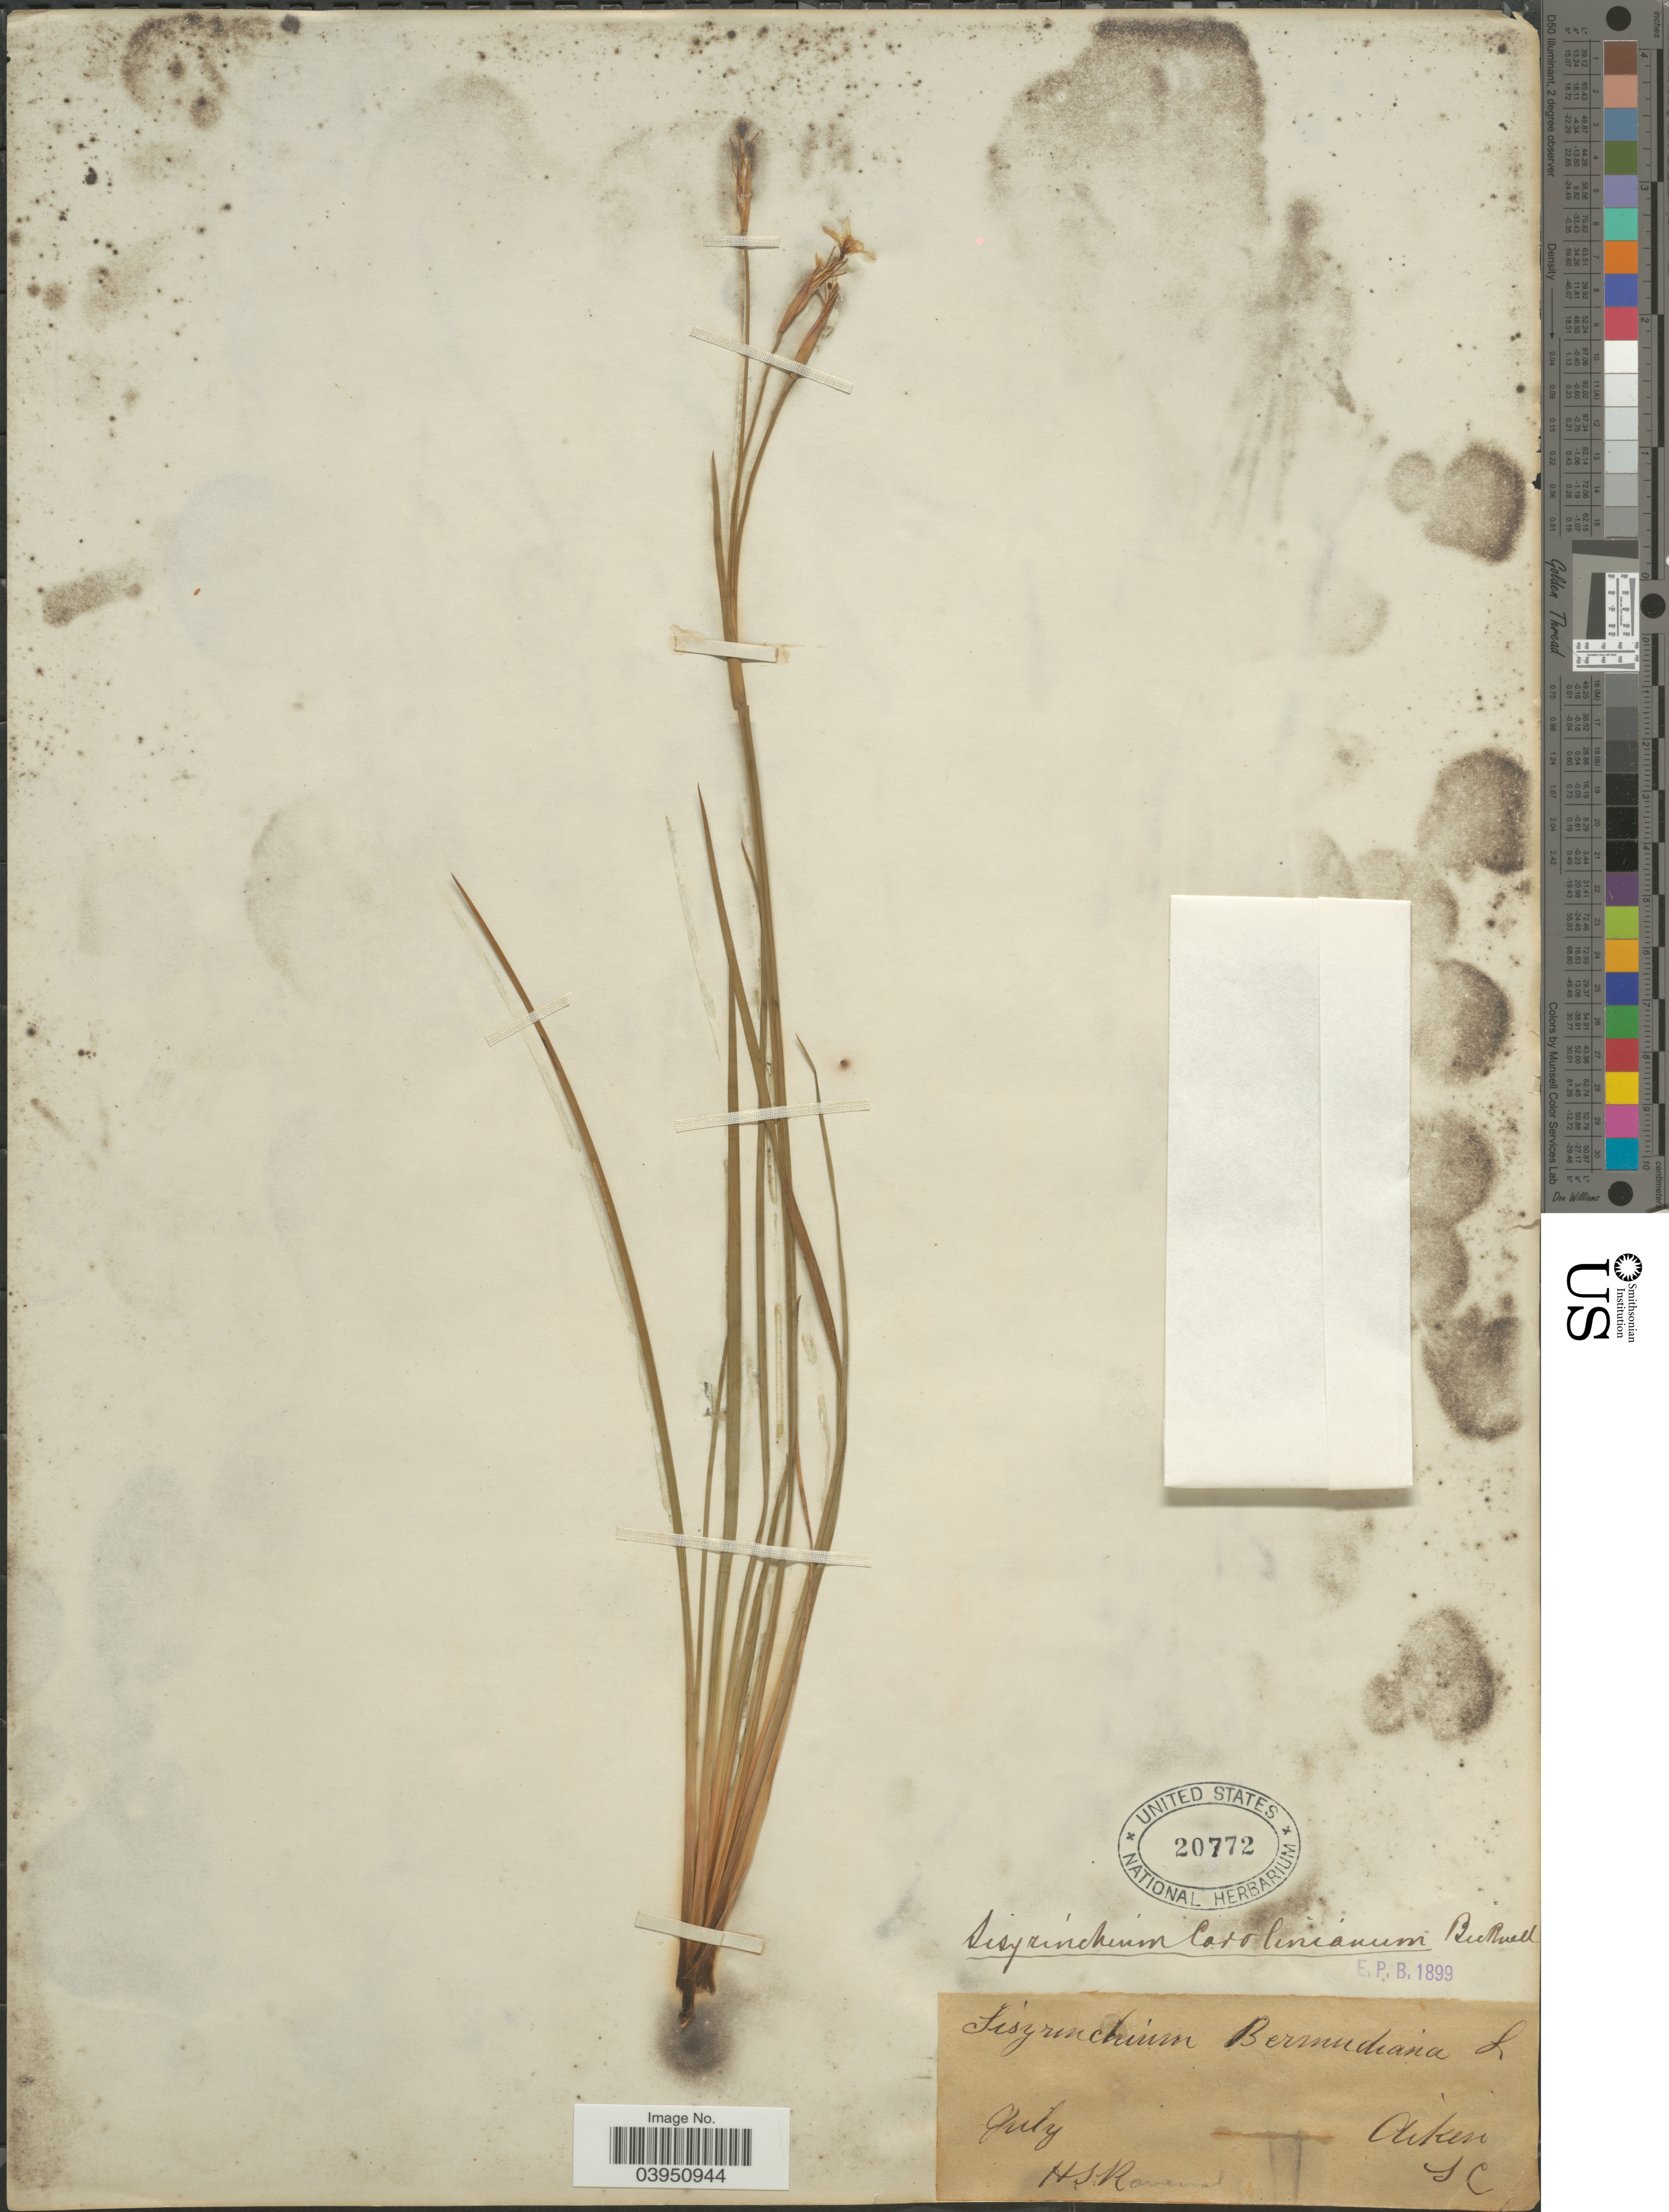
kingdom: Plantae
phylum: Tracheophyta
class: Liliopsida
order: Asparagales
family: Iridaceae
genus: Sisyrinchium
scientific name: Sisyrinchium fibrosum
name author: E.P. Bicknell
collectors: H. S. R.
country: United States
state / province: South Carolina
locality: Aiken.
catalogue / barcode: US 20772